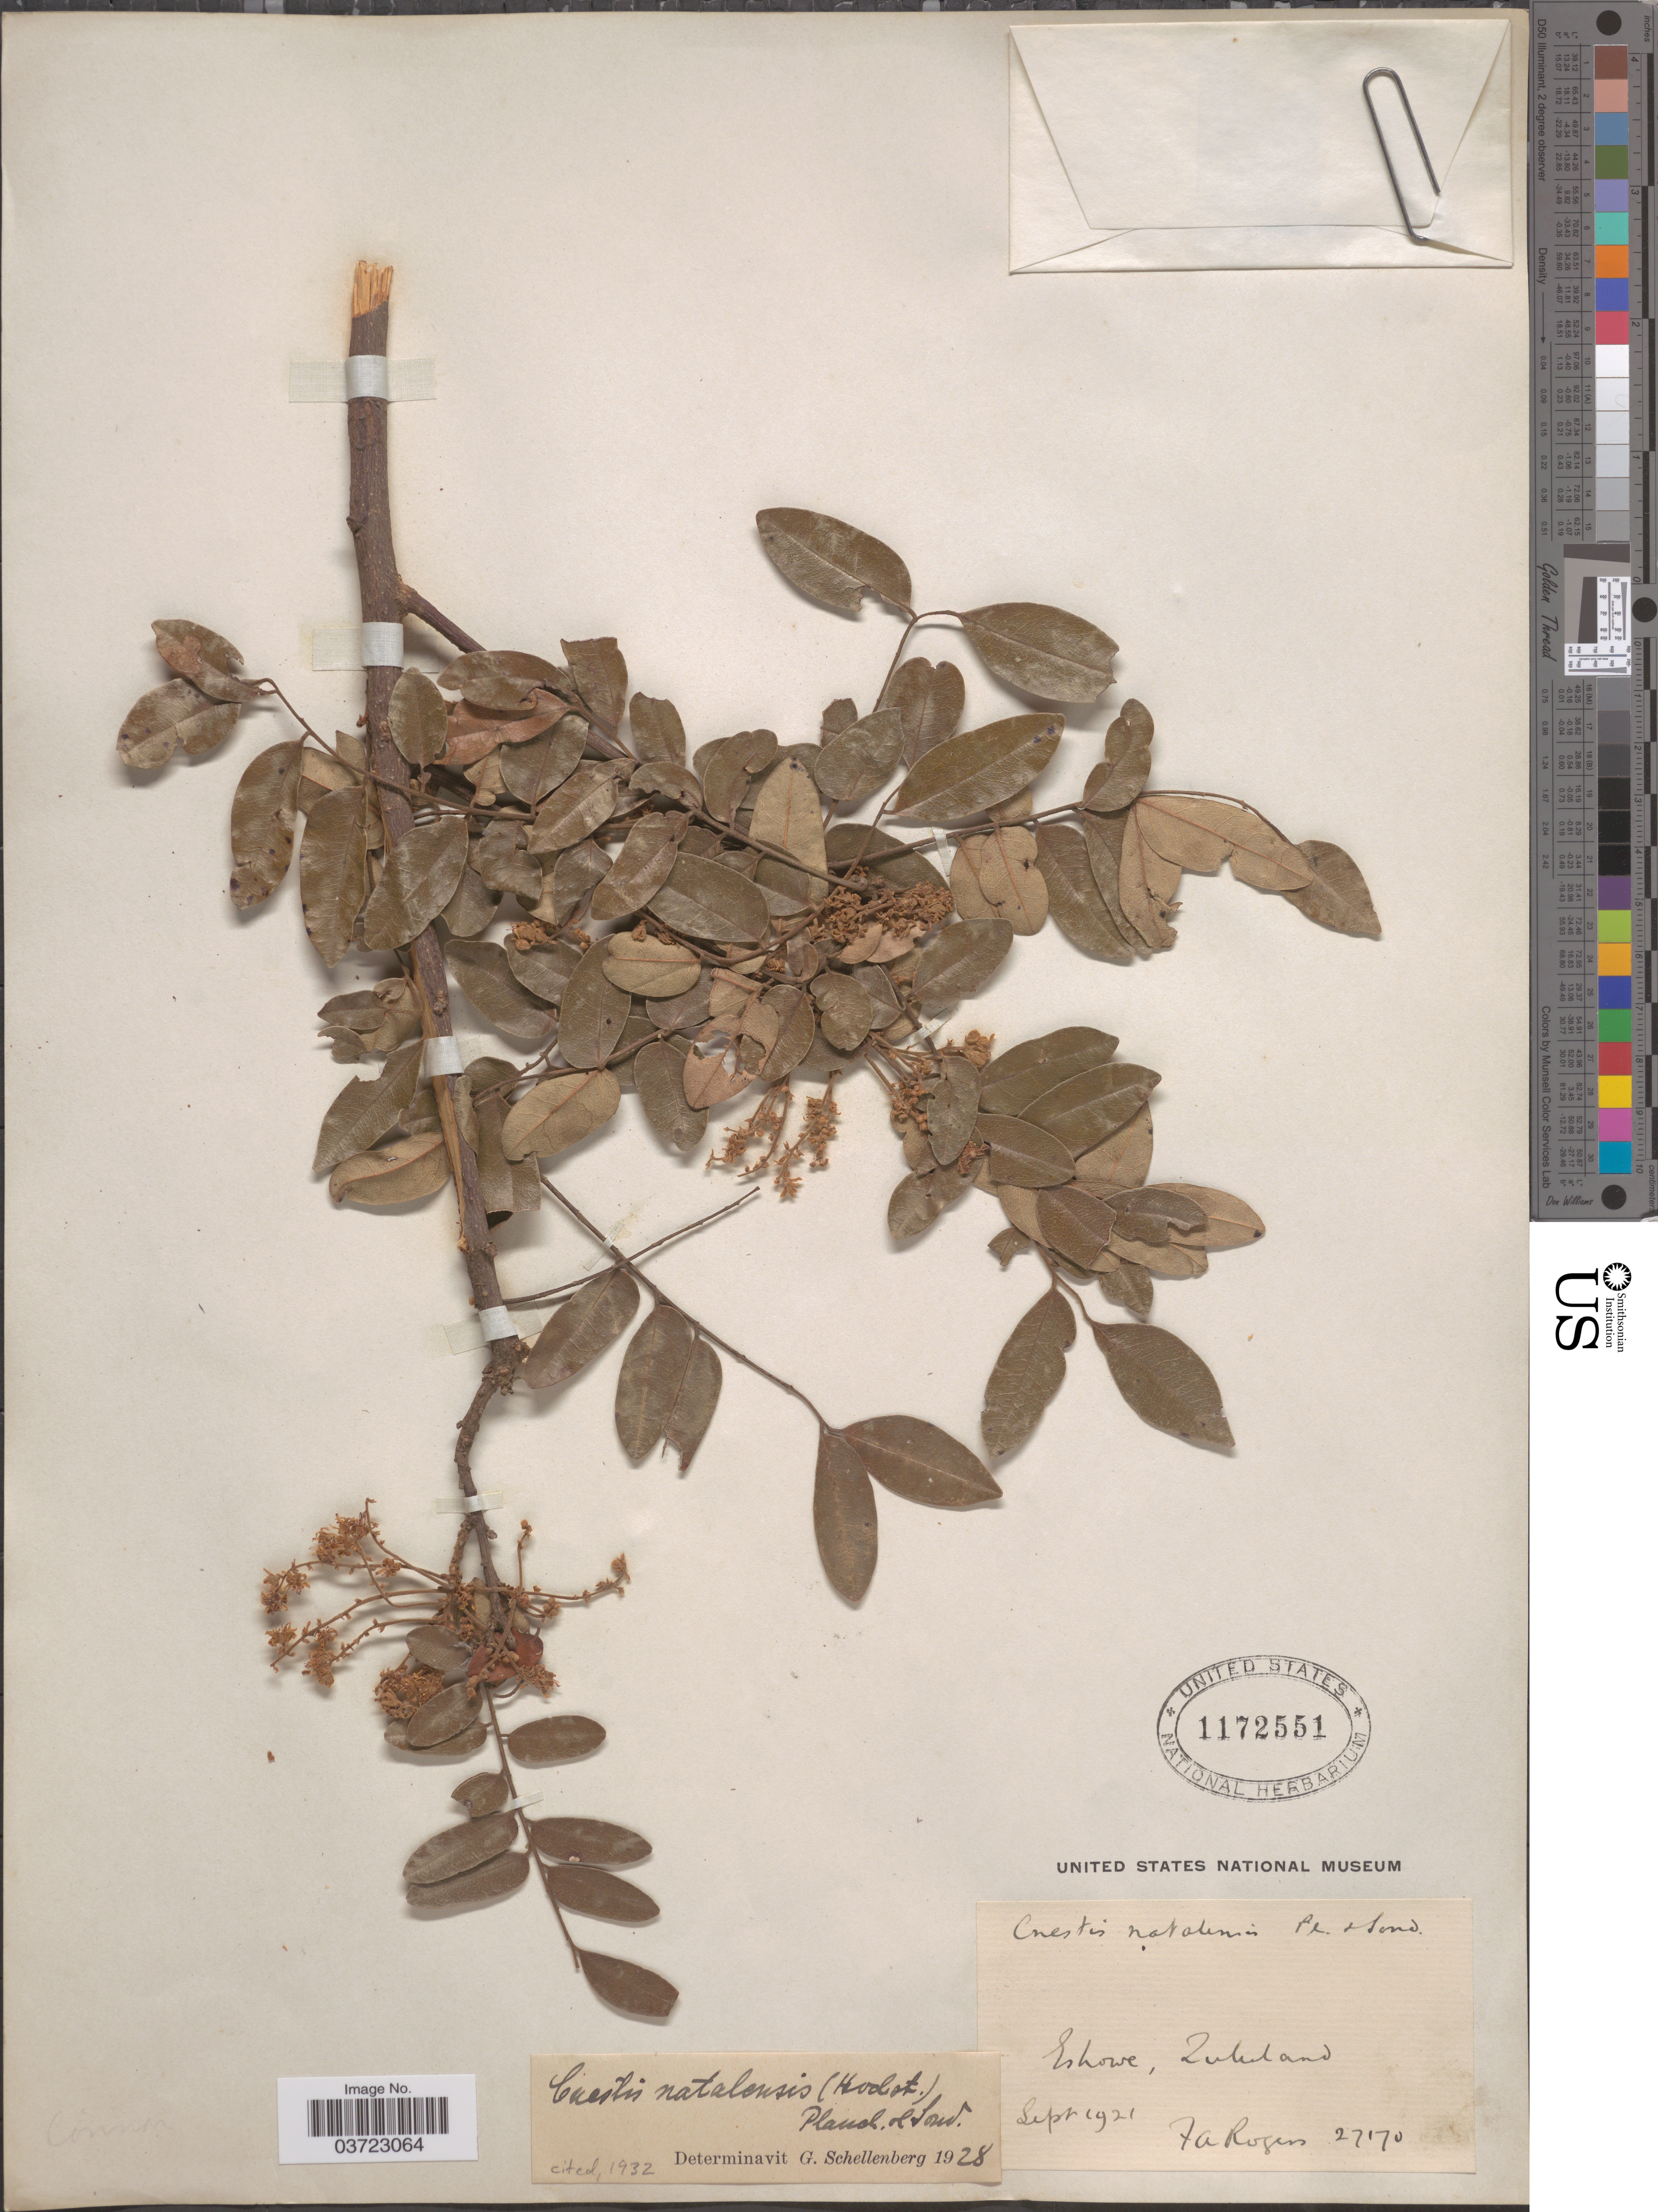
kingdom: Plantae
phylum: Tracheophyta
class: Magnoliopsida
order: Oxalidales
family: Connaraceae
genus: Cnestis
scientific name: Cnestis polyphylla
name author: Lam.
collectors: F. A. Rogers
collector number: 27170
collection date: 1921-09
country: South Africa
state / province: KwaZulu-Natal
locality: Ishowe, Zululand.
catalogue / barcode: US 1172551